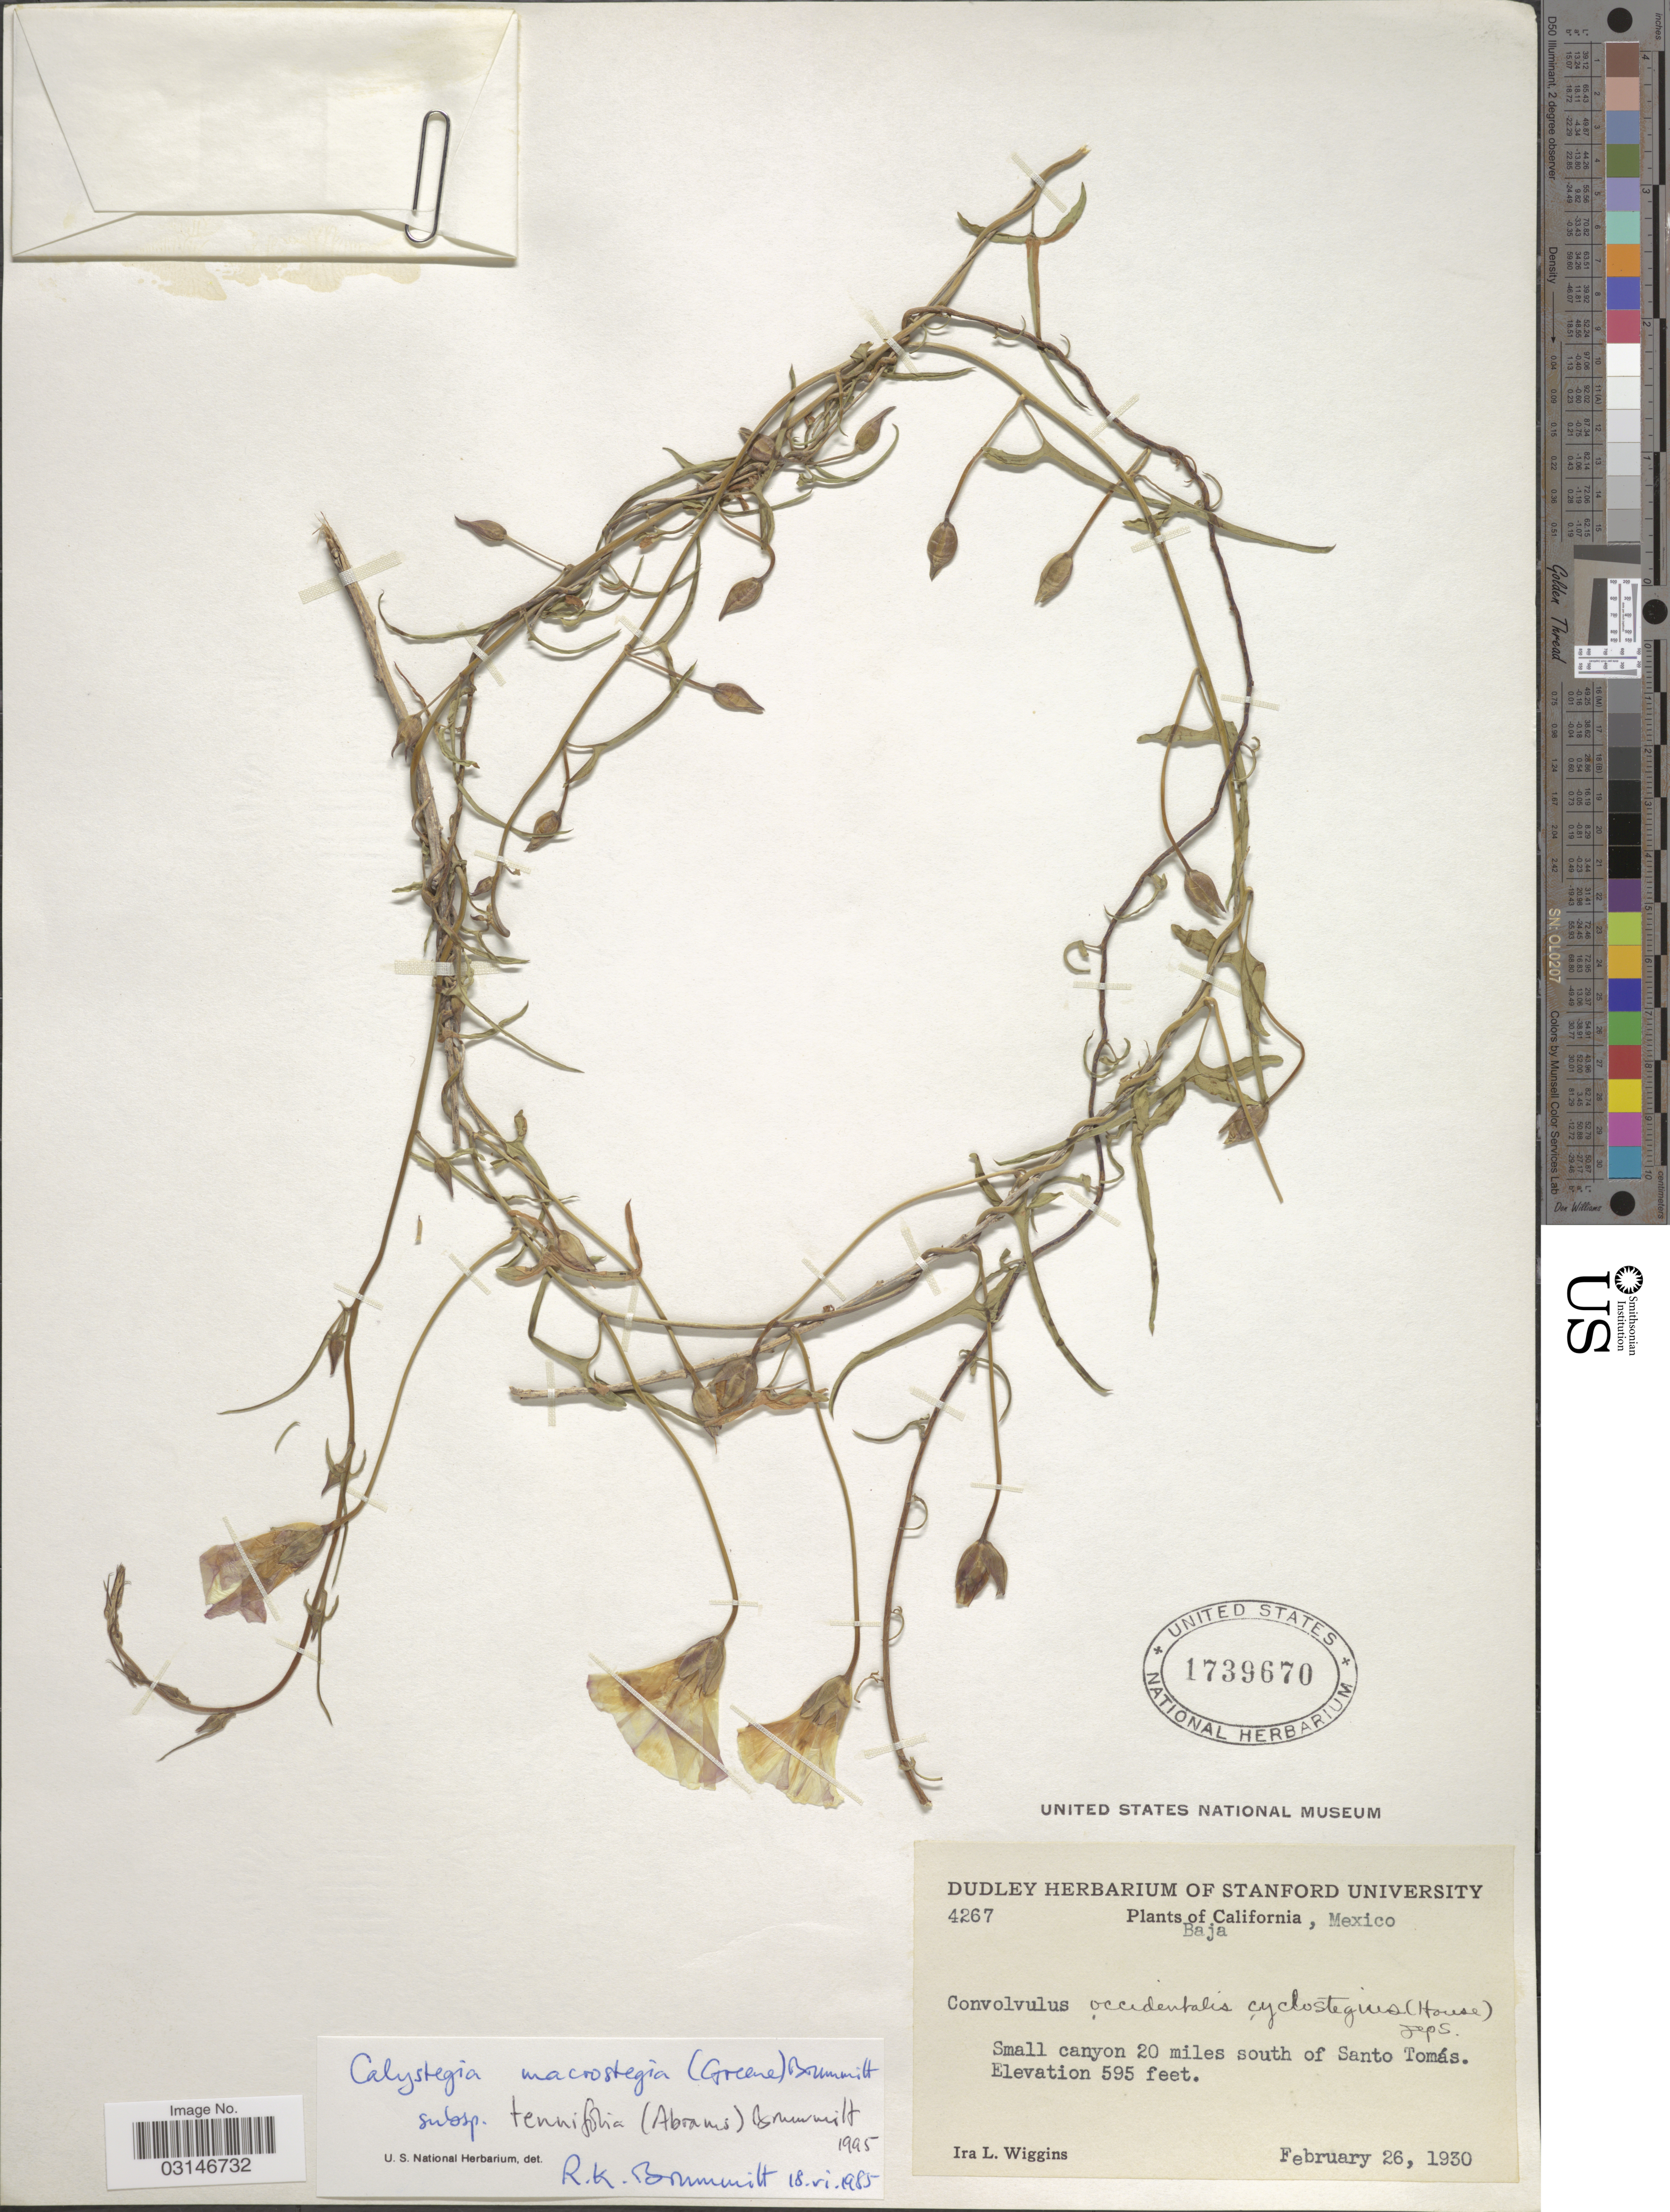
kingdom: Plantae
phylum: Tracheophyta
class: Magnoliopsida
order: Solanales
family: Convolvulaceae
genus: Calystegia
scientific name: Calystegia macrostegia subsp. tenuifolia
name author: (Abrams) Brummitt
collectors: I. L. Wiggins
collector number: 4267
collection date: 1930-02-26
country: Mexico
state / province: Baja California Norte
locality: Small canyon 20 miles south of Santo Tomás.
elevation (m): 181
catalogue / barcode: US 1739670